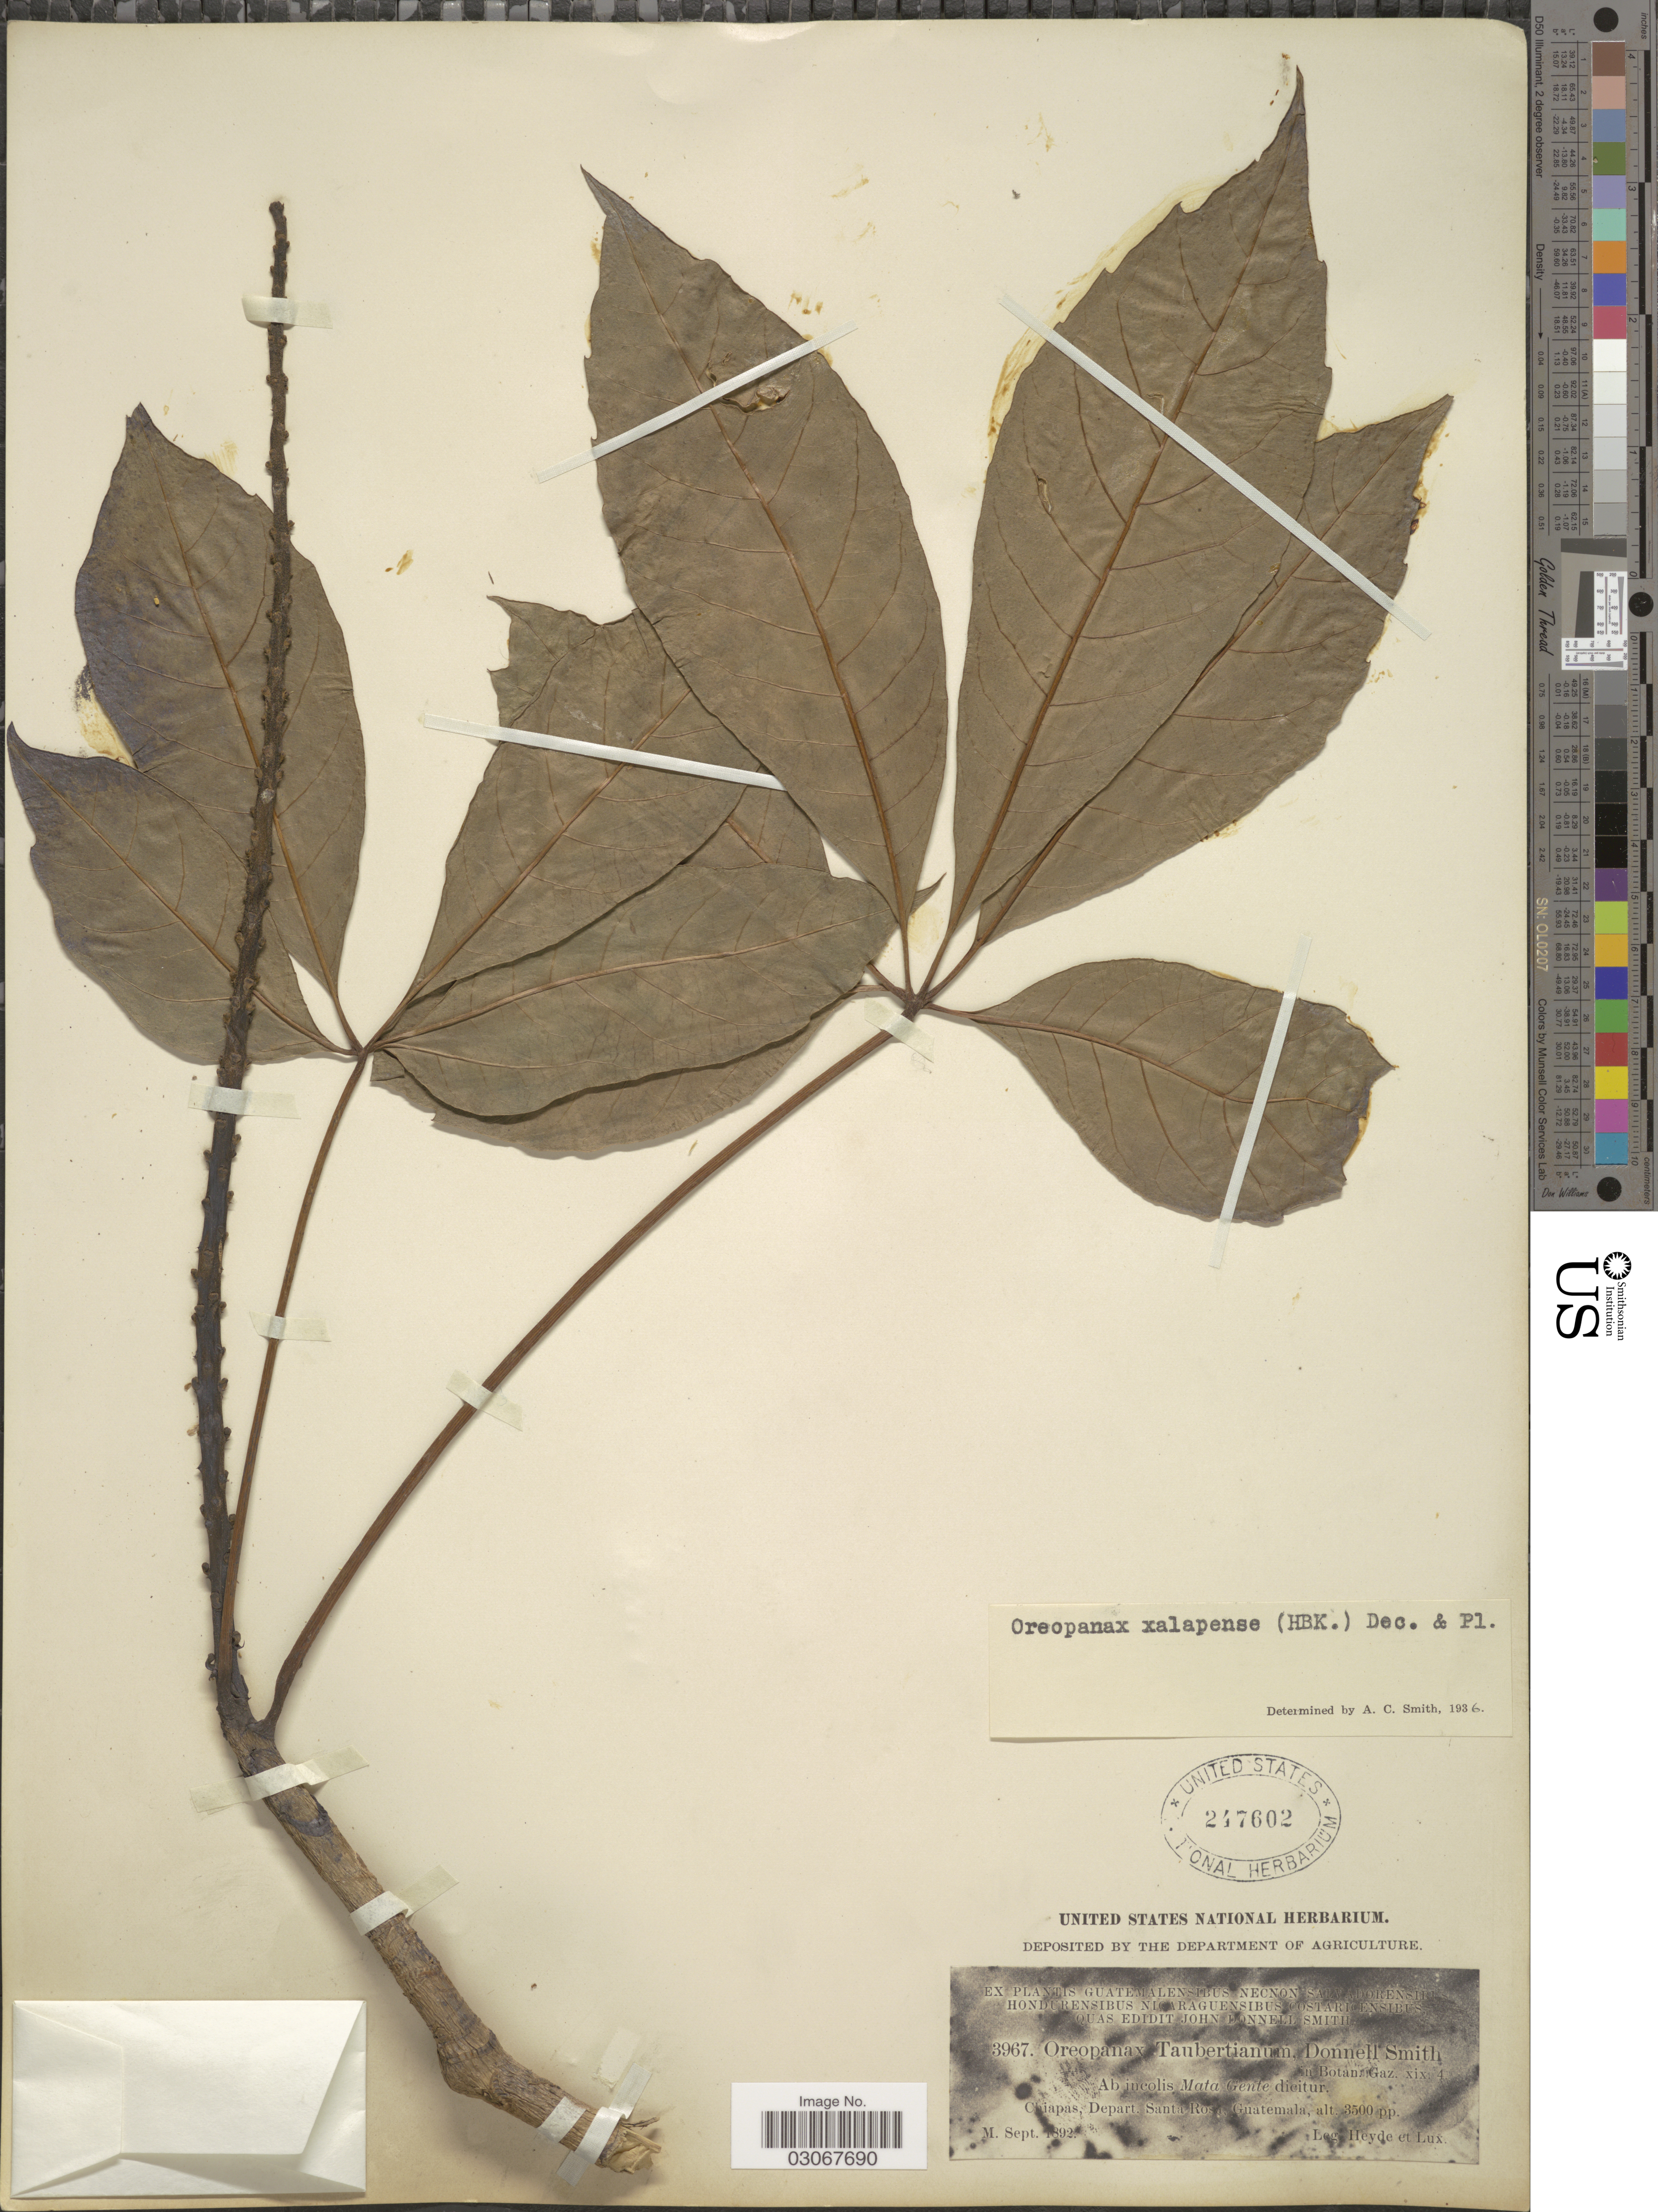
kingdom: Plantae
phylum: Tracheophyta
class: Magnoliopsida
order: Apiales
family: Araliaceae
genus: Oreopanax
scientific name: Oreopanax xalapensis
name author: (Kunth) Decne. & Planch.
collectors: Heyde & Lux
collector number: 3967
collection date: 1892-09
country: Guatemala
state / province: Santa Rosa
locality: Chiapas, Depart. Santa Rosa.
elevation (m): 1067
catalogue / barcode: US 247602